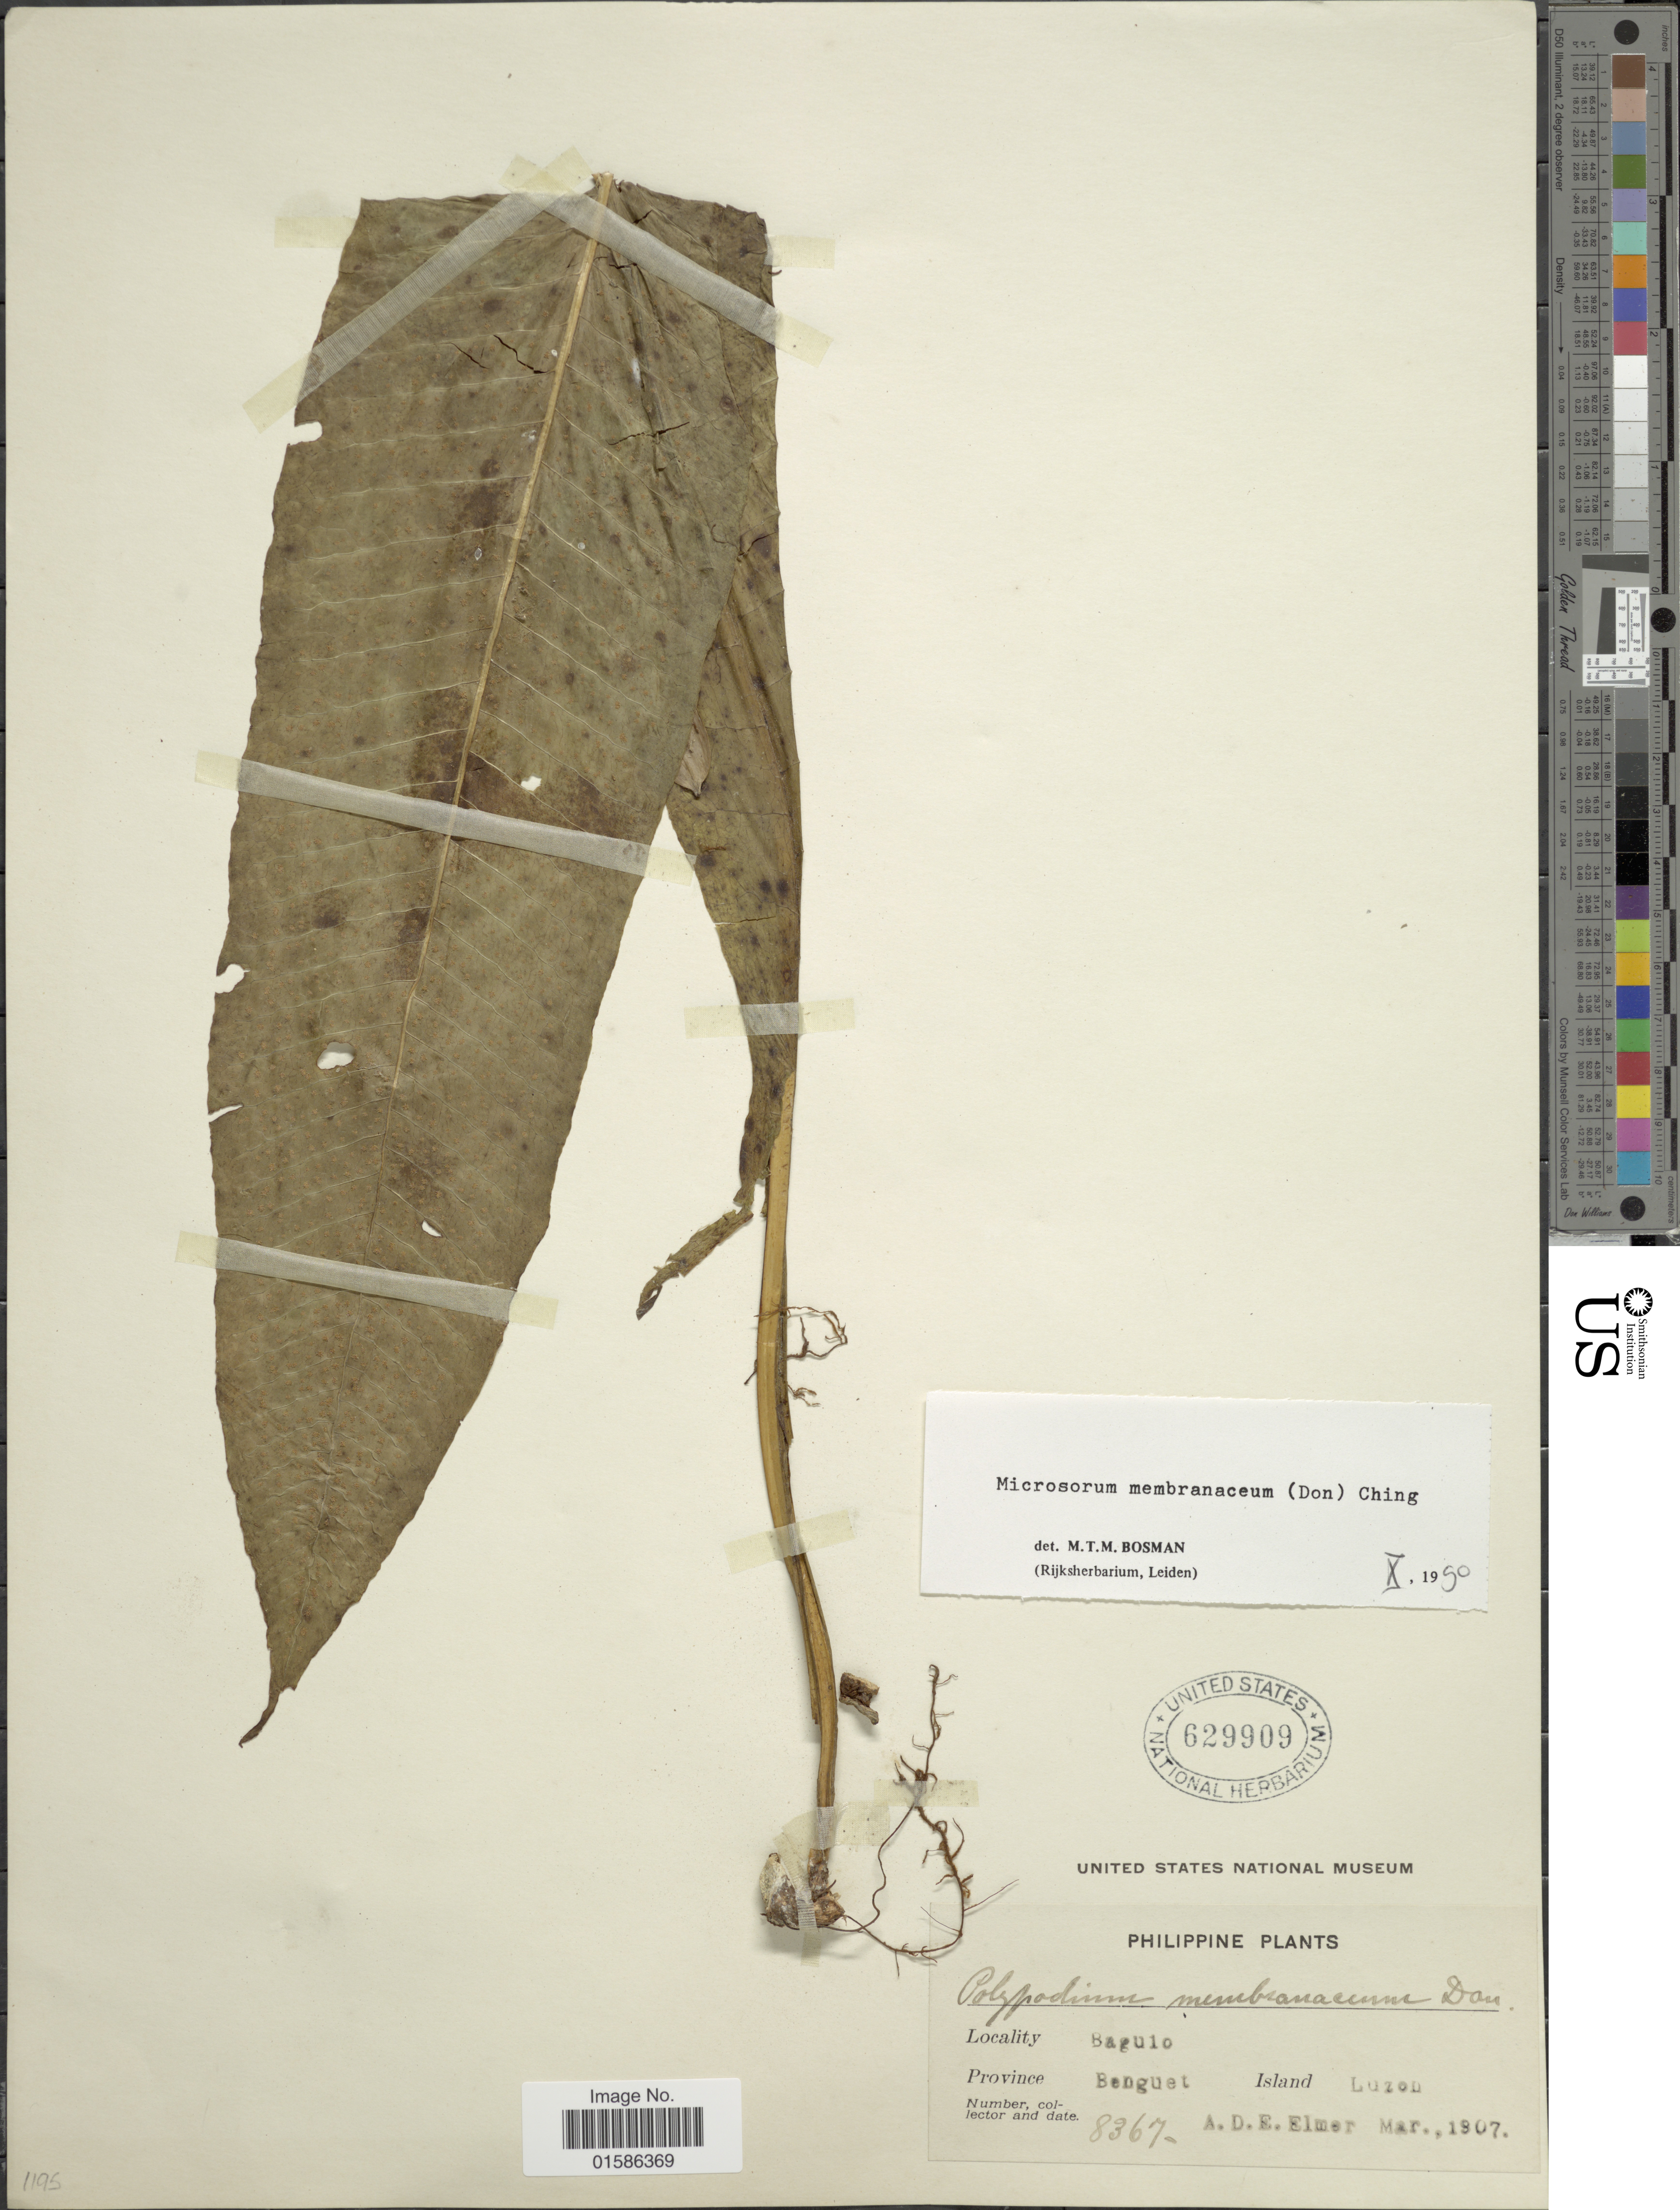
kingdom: Plantae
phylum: Tracheophyta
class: Polypodiopsida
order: Polypodiales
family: Polypodiaceae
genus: Microsorum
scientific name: Microsorum membranaceum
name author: (D. Don) Ching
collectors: A. D. E. Elmer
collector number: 8367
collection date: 1907-03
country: Philippines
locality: Baguio, Province Benguet, Island Luzon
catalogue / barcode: US 629909